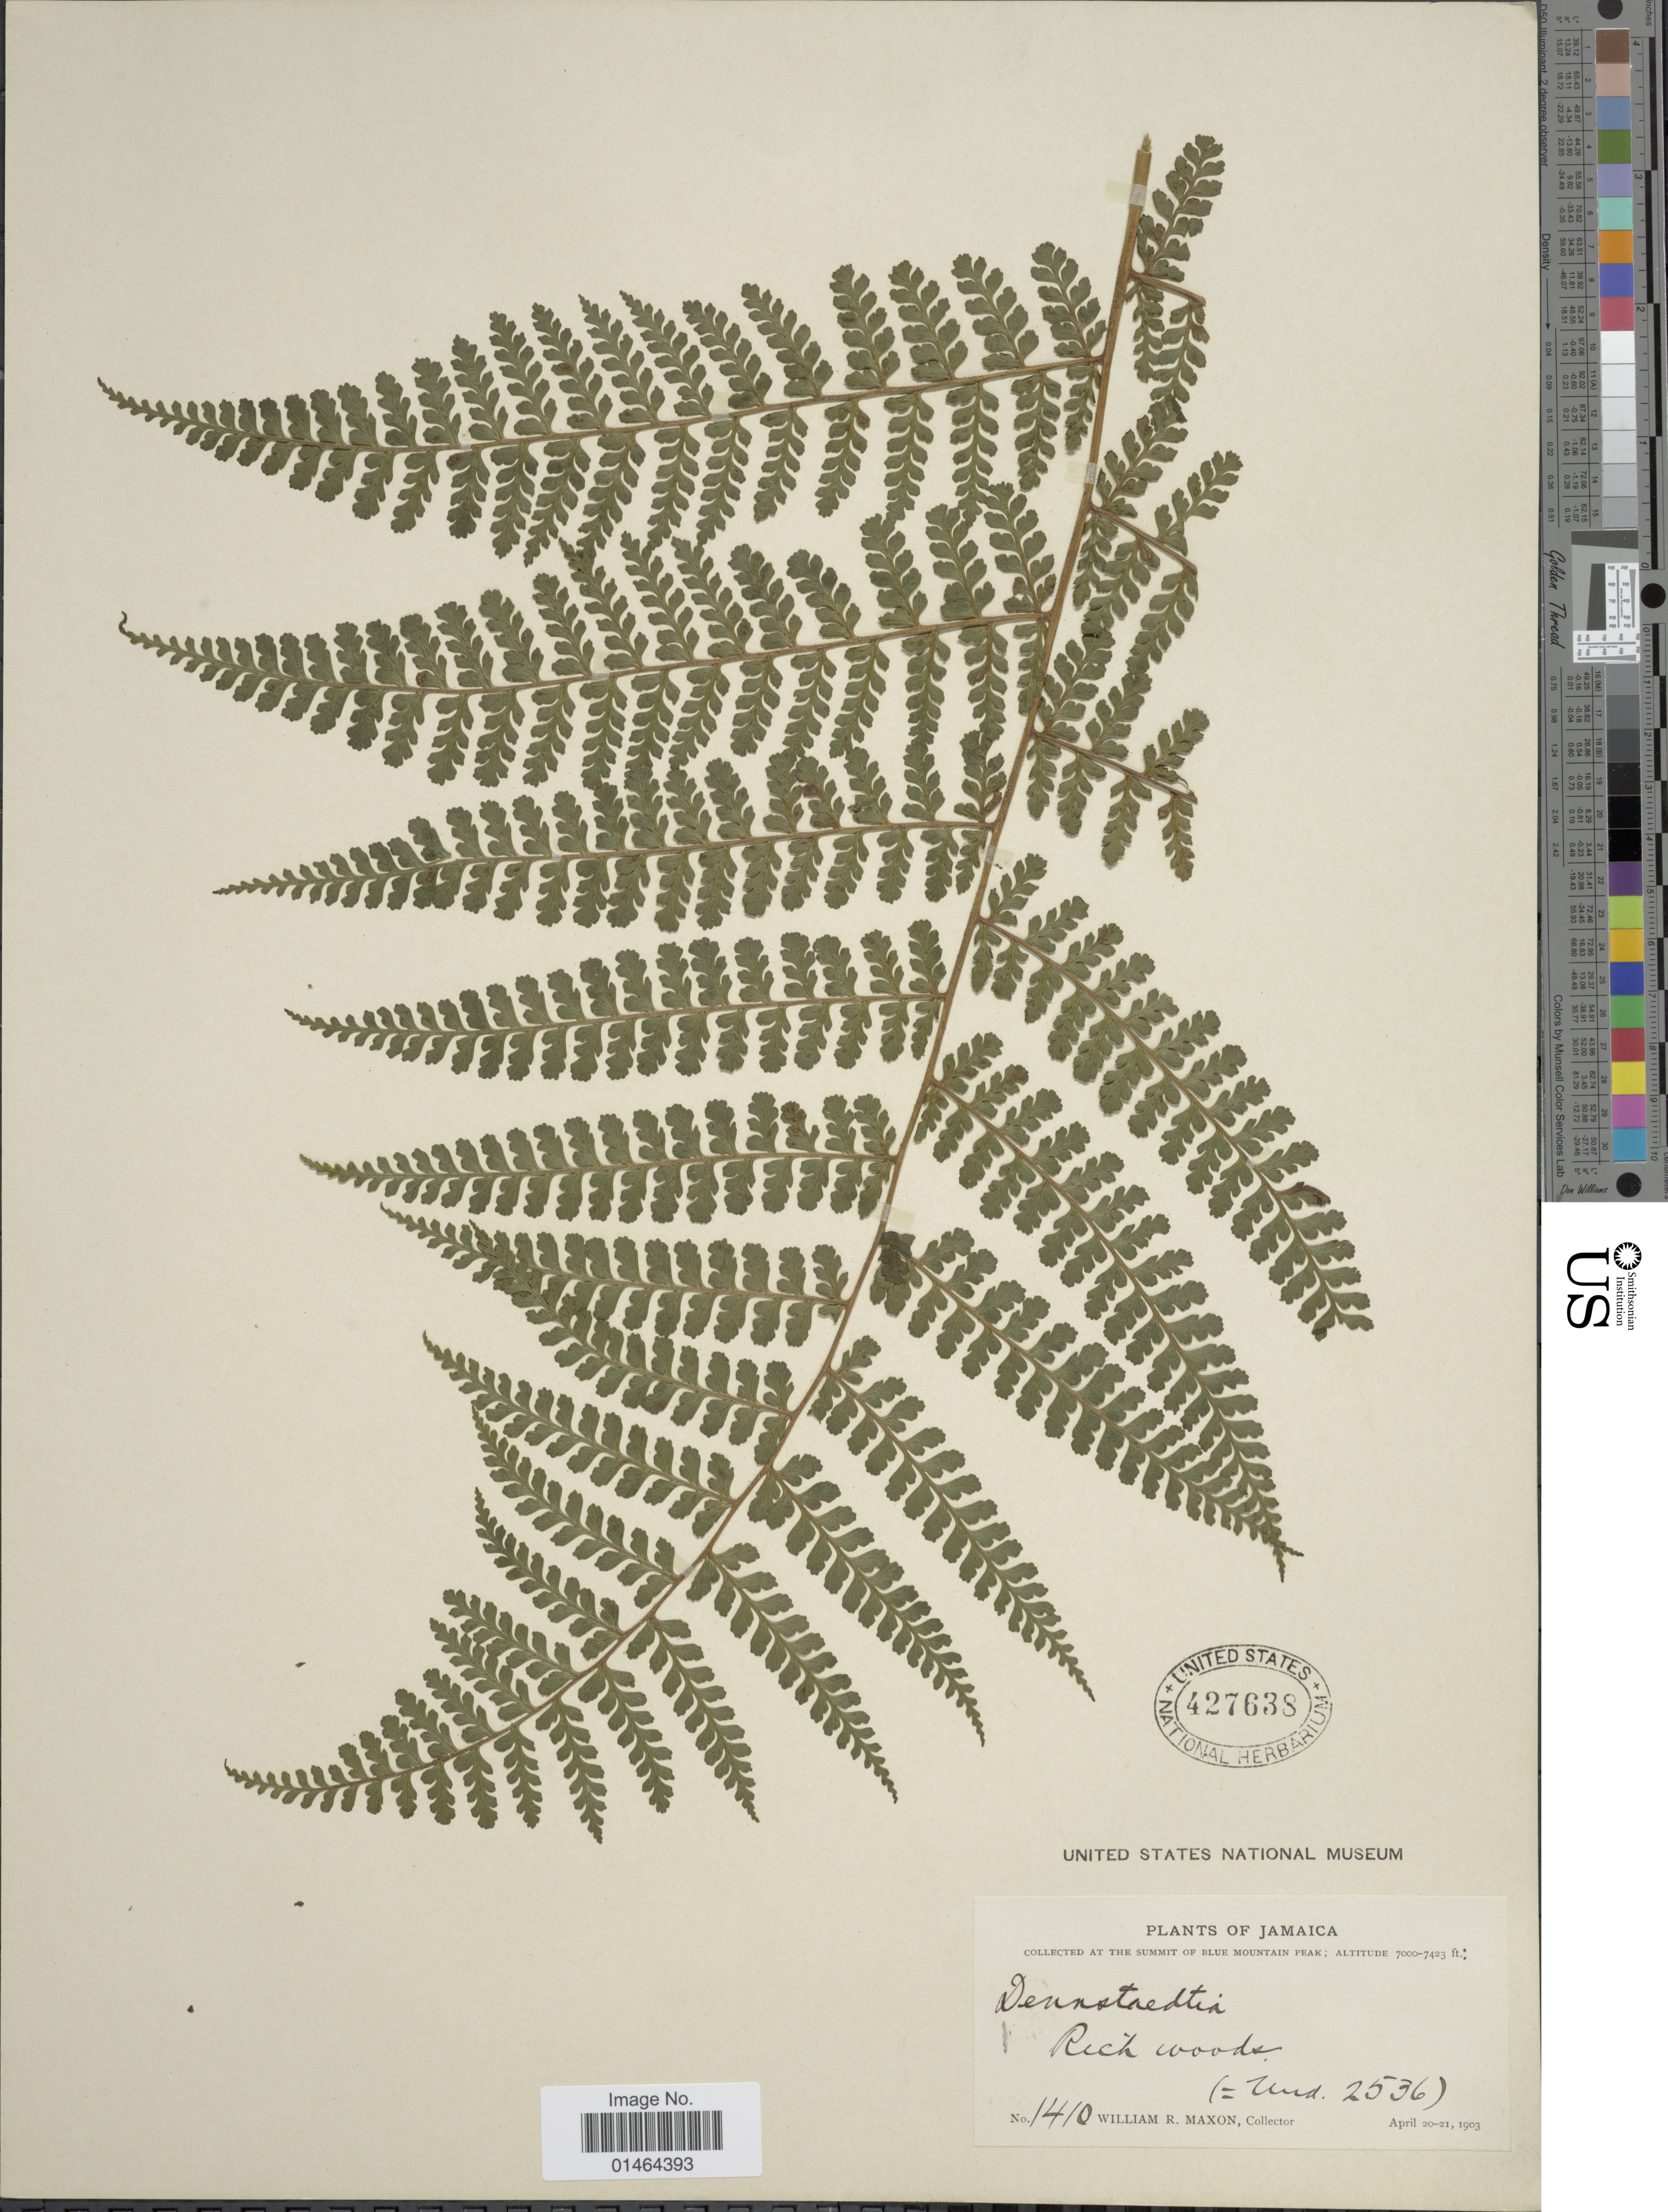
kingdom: Plantae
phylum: Tracheophyta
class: Polypodiopsida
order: Polypodiales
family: Dennstaedtiaceae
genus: Dennstaedtia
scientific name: Dennstaedtia cornuta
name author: (Kaulf.) Mett.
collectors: W. R. Maxon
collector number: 1410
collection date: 1903-04-20/1903-04-21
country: Jamaica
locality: At the summit of Blue Mountain Peak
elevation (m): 2134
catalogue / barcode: US 427638